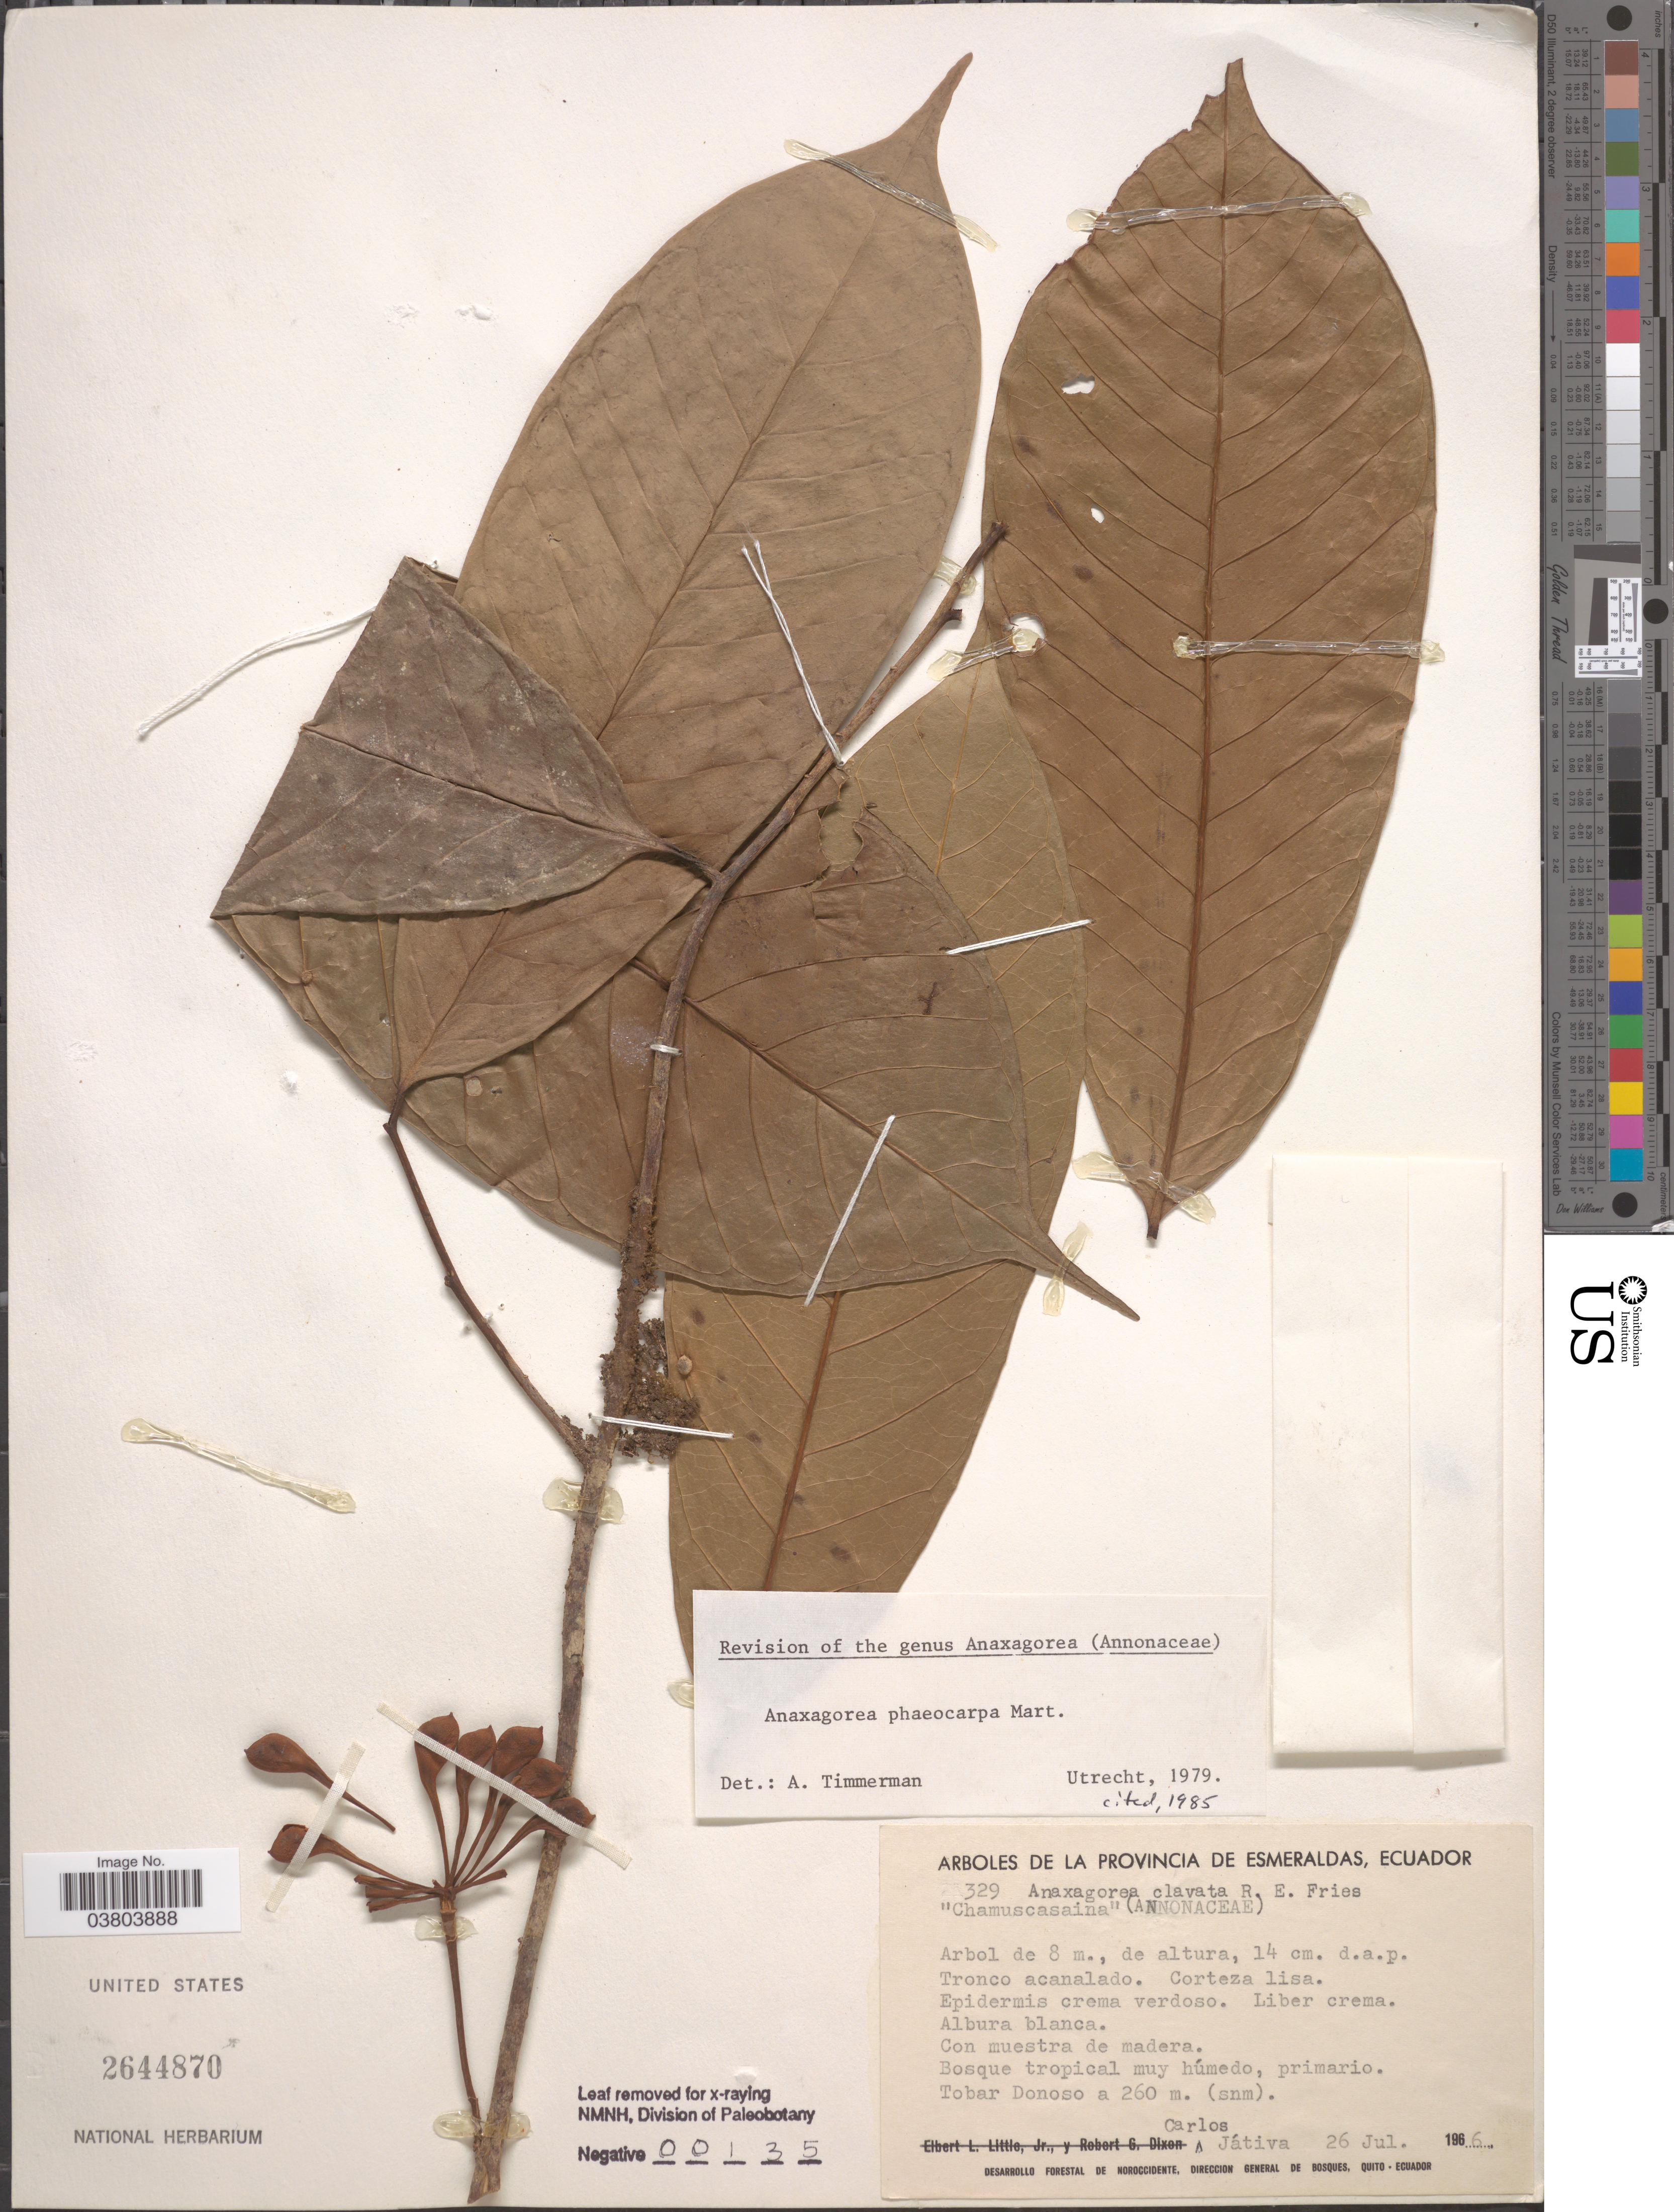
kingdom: Plantae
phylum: Tracheophyta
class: Magnoliopsida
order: Magnoliales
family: Annonaceae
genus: Anaxagorea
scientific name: Anaxagorea phaeocarpa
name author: Mart.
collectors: C. D. Játiva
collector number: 329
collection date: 1966-07-26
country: Ecuador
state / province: Esmeraldas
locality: Tobar Donoso.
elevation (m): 260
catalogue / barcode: US 2644870